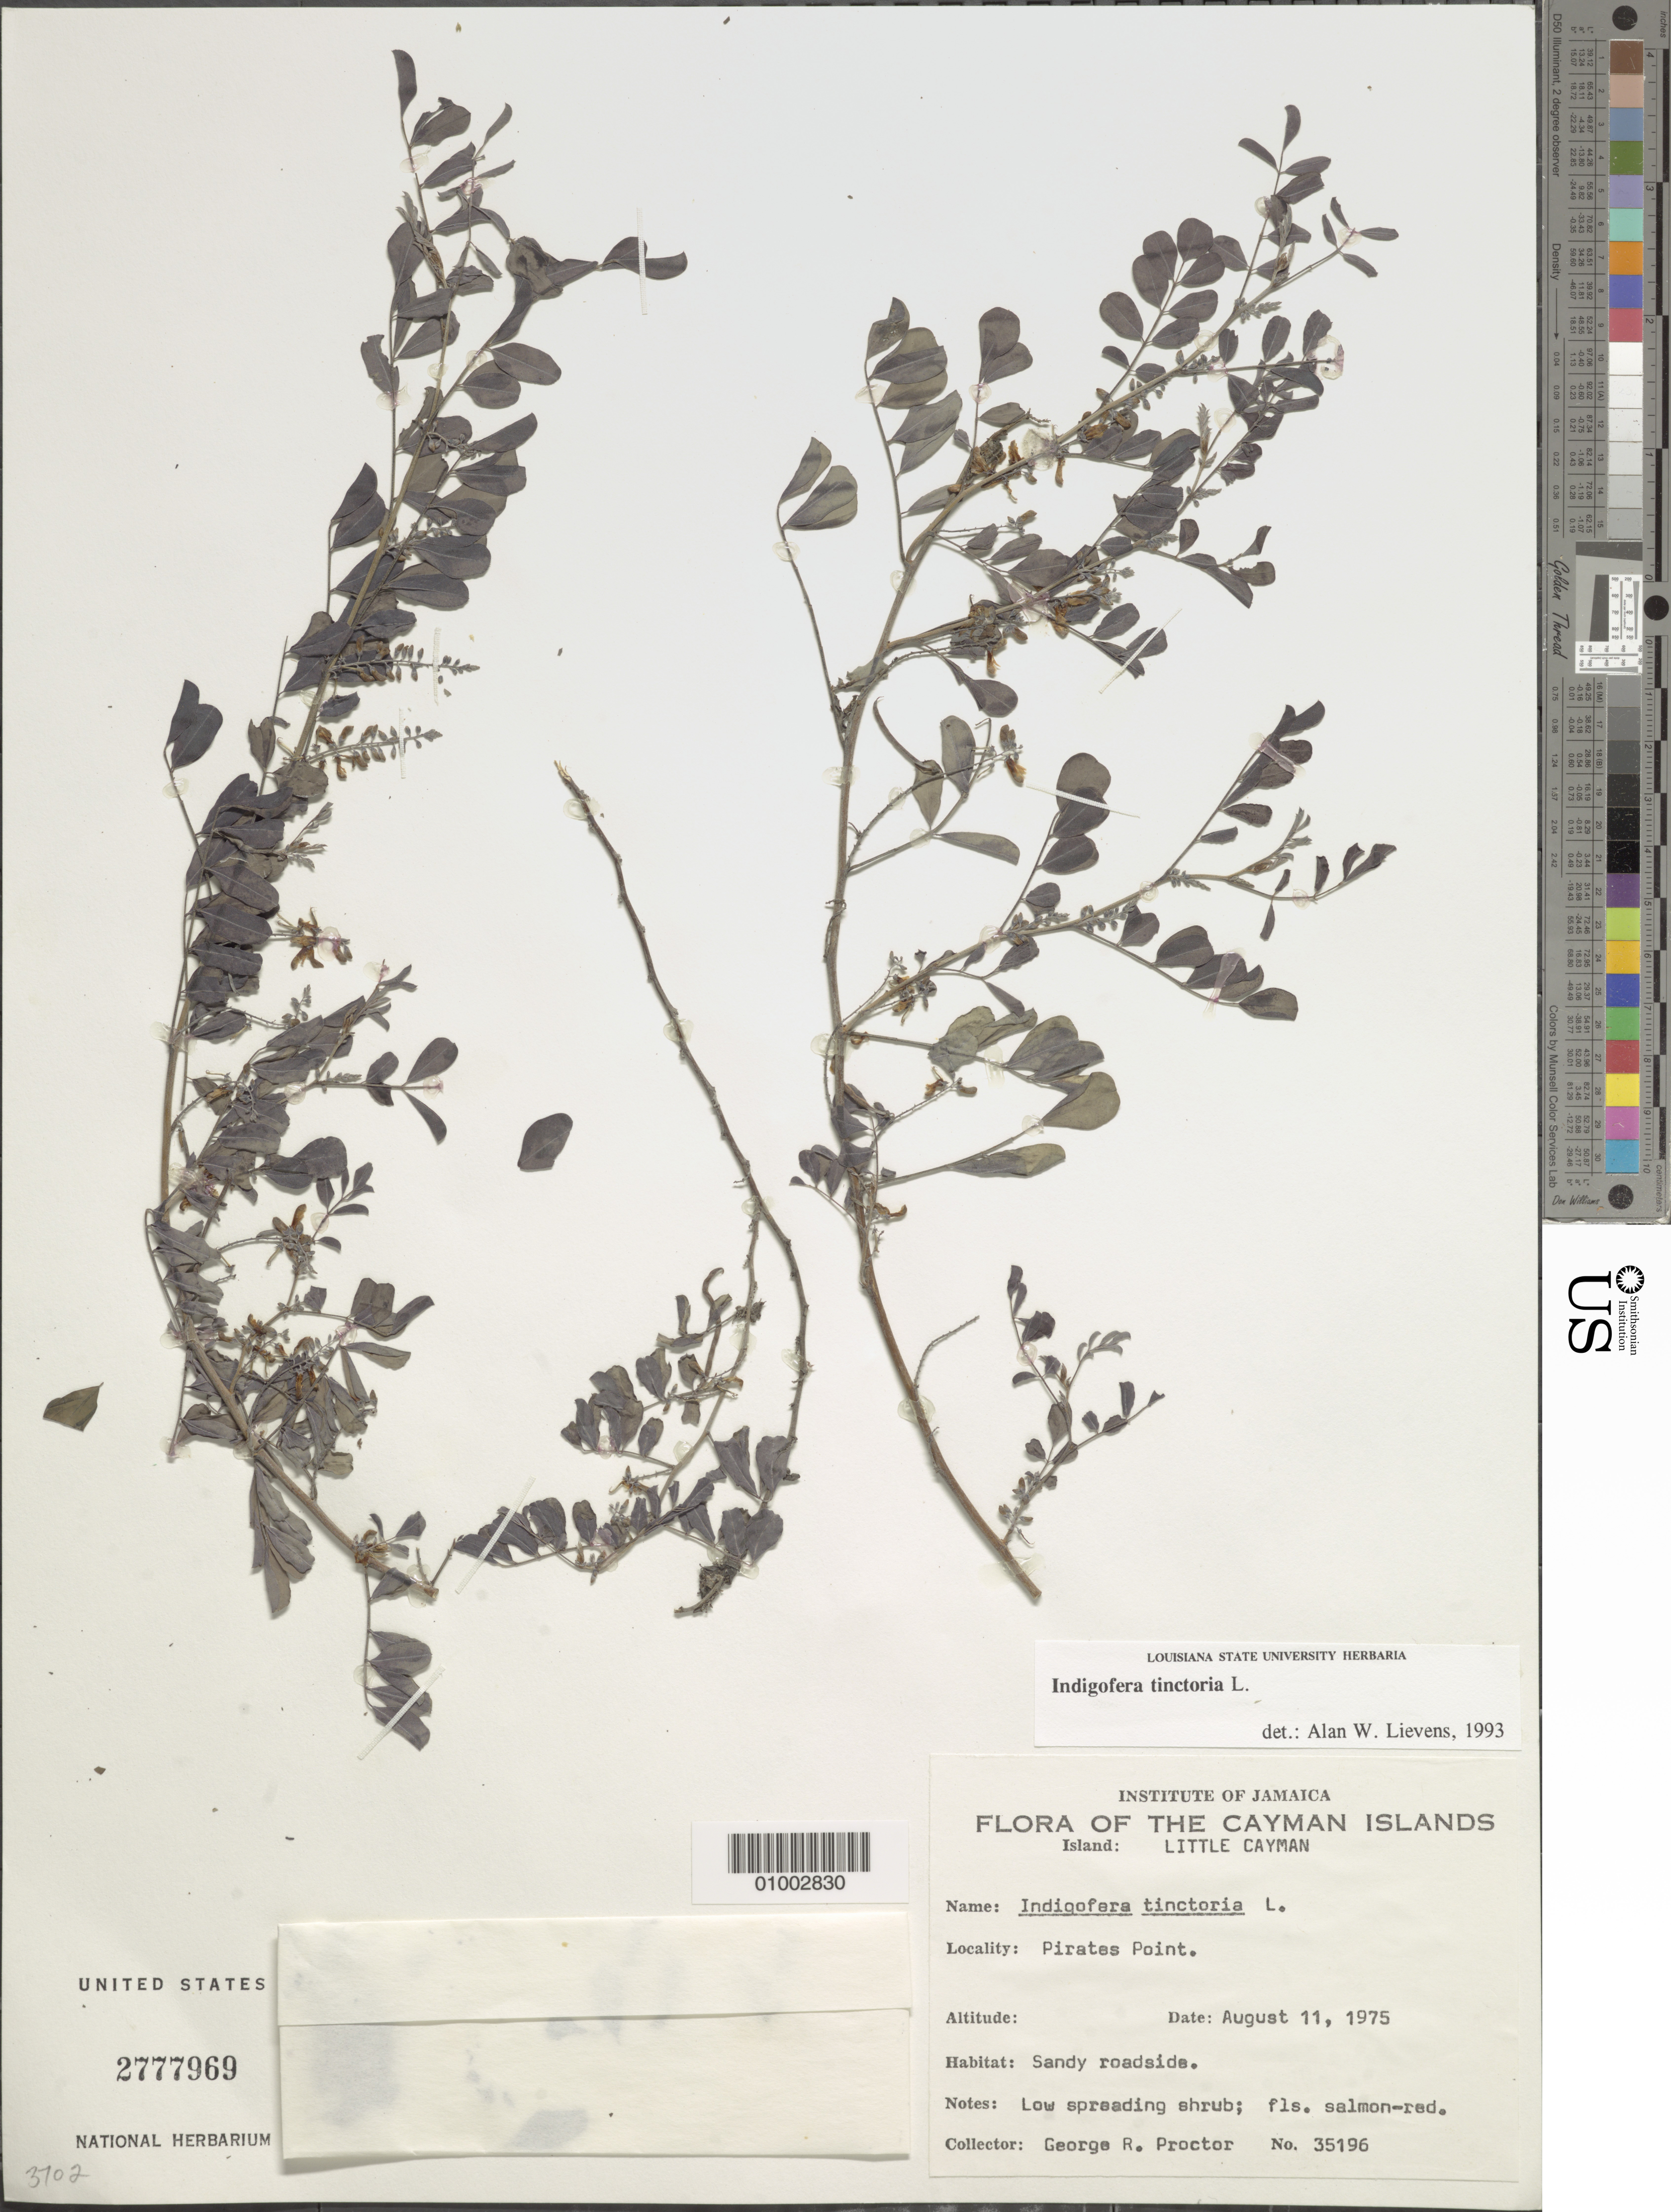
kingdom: Plantae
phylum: Tracheophyta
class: Magnoliopsida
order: Fabales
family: Fabaceae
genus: Indigofera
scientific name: Indigofera tinctoria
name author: L.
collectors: G. R. Proctor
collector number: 35196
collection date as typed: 11 Aug 1975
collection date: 1975-08-11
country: Cayman Islands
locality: Little Cayman, sandy roadside, Pirates Point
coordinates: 0 N, 0 E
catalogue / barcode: US 2777969